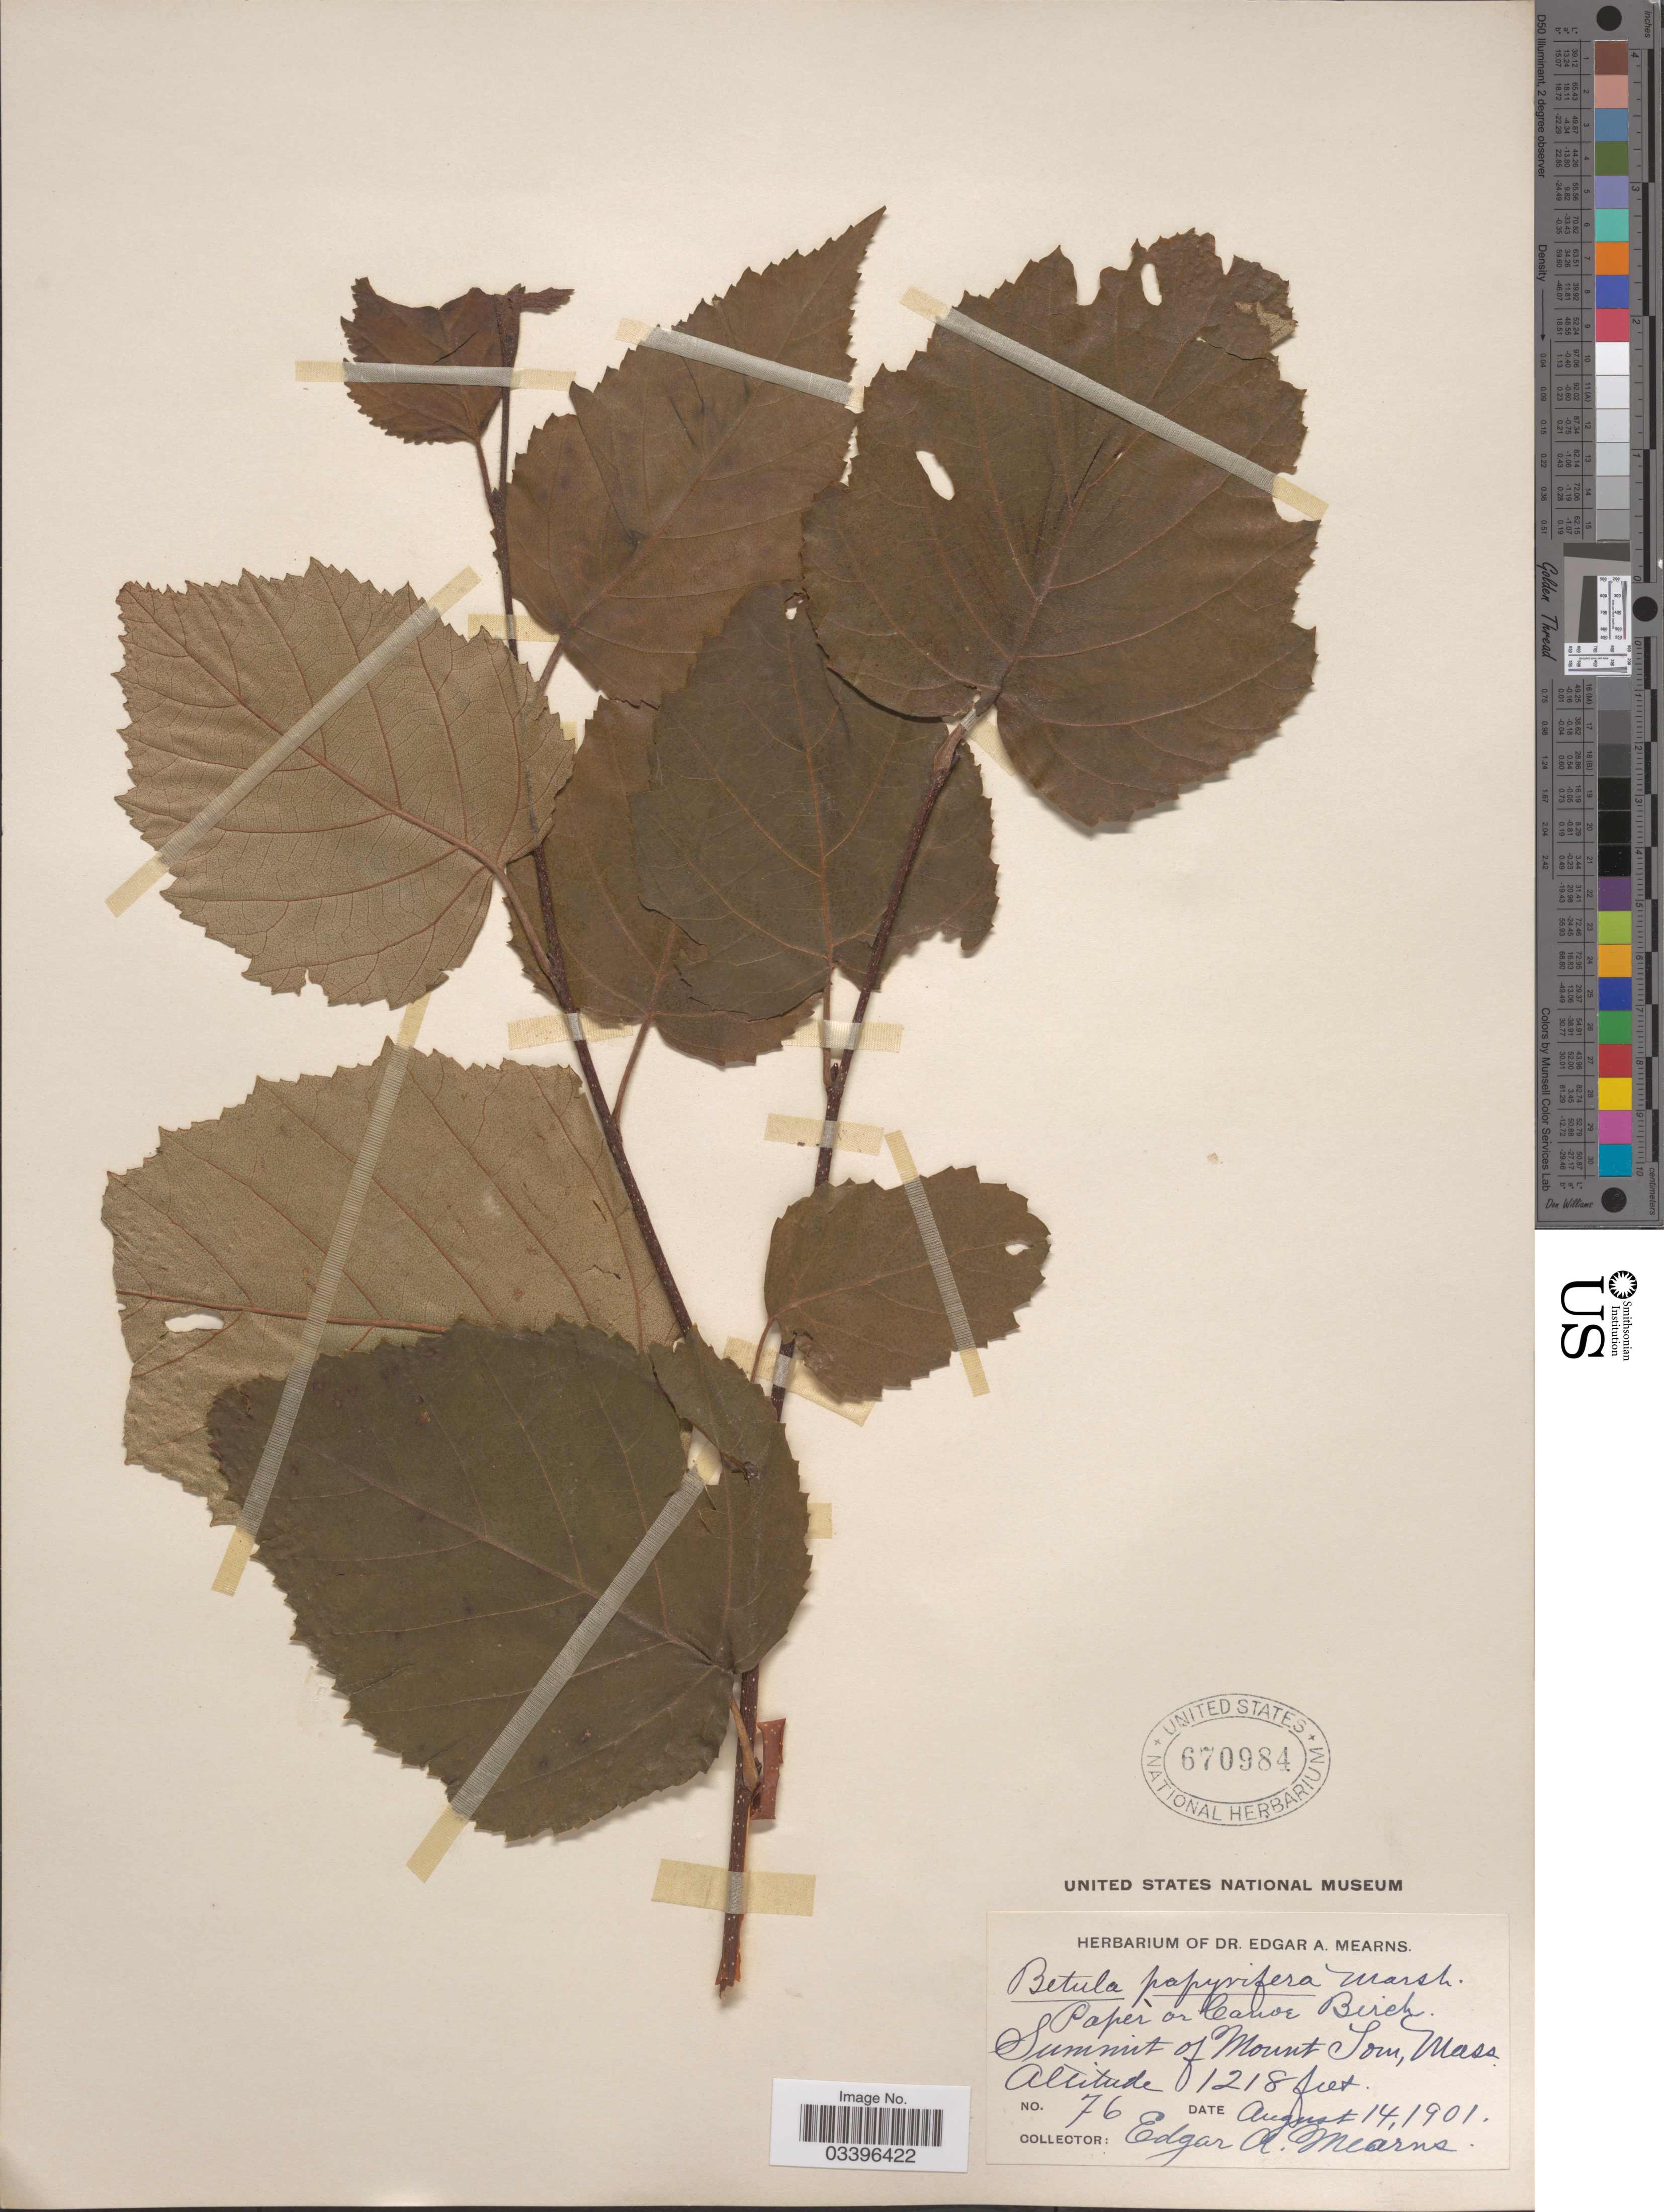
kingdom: Plantae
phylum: Tracheophyta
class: Magnoliopsida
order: Fagales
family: Betulaceae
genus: Betula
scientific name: Betula papyrifera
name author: Marshall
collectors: E. A. Mearns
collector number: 76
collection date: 1901-08-14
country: United States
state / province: Massachusetts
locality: Summit of Mount Tom, Mass.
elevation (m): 371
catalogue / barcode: US 670984